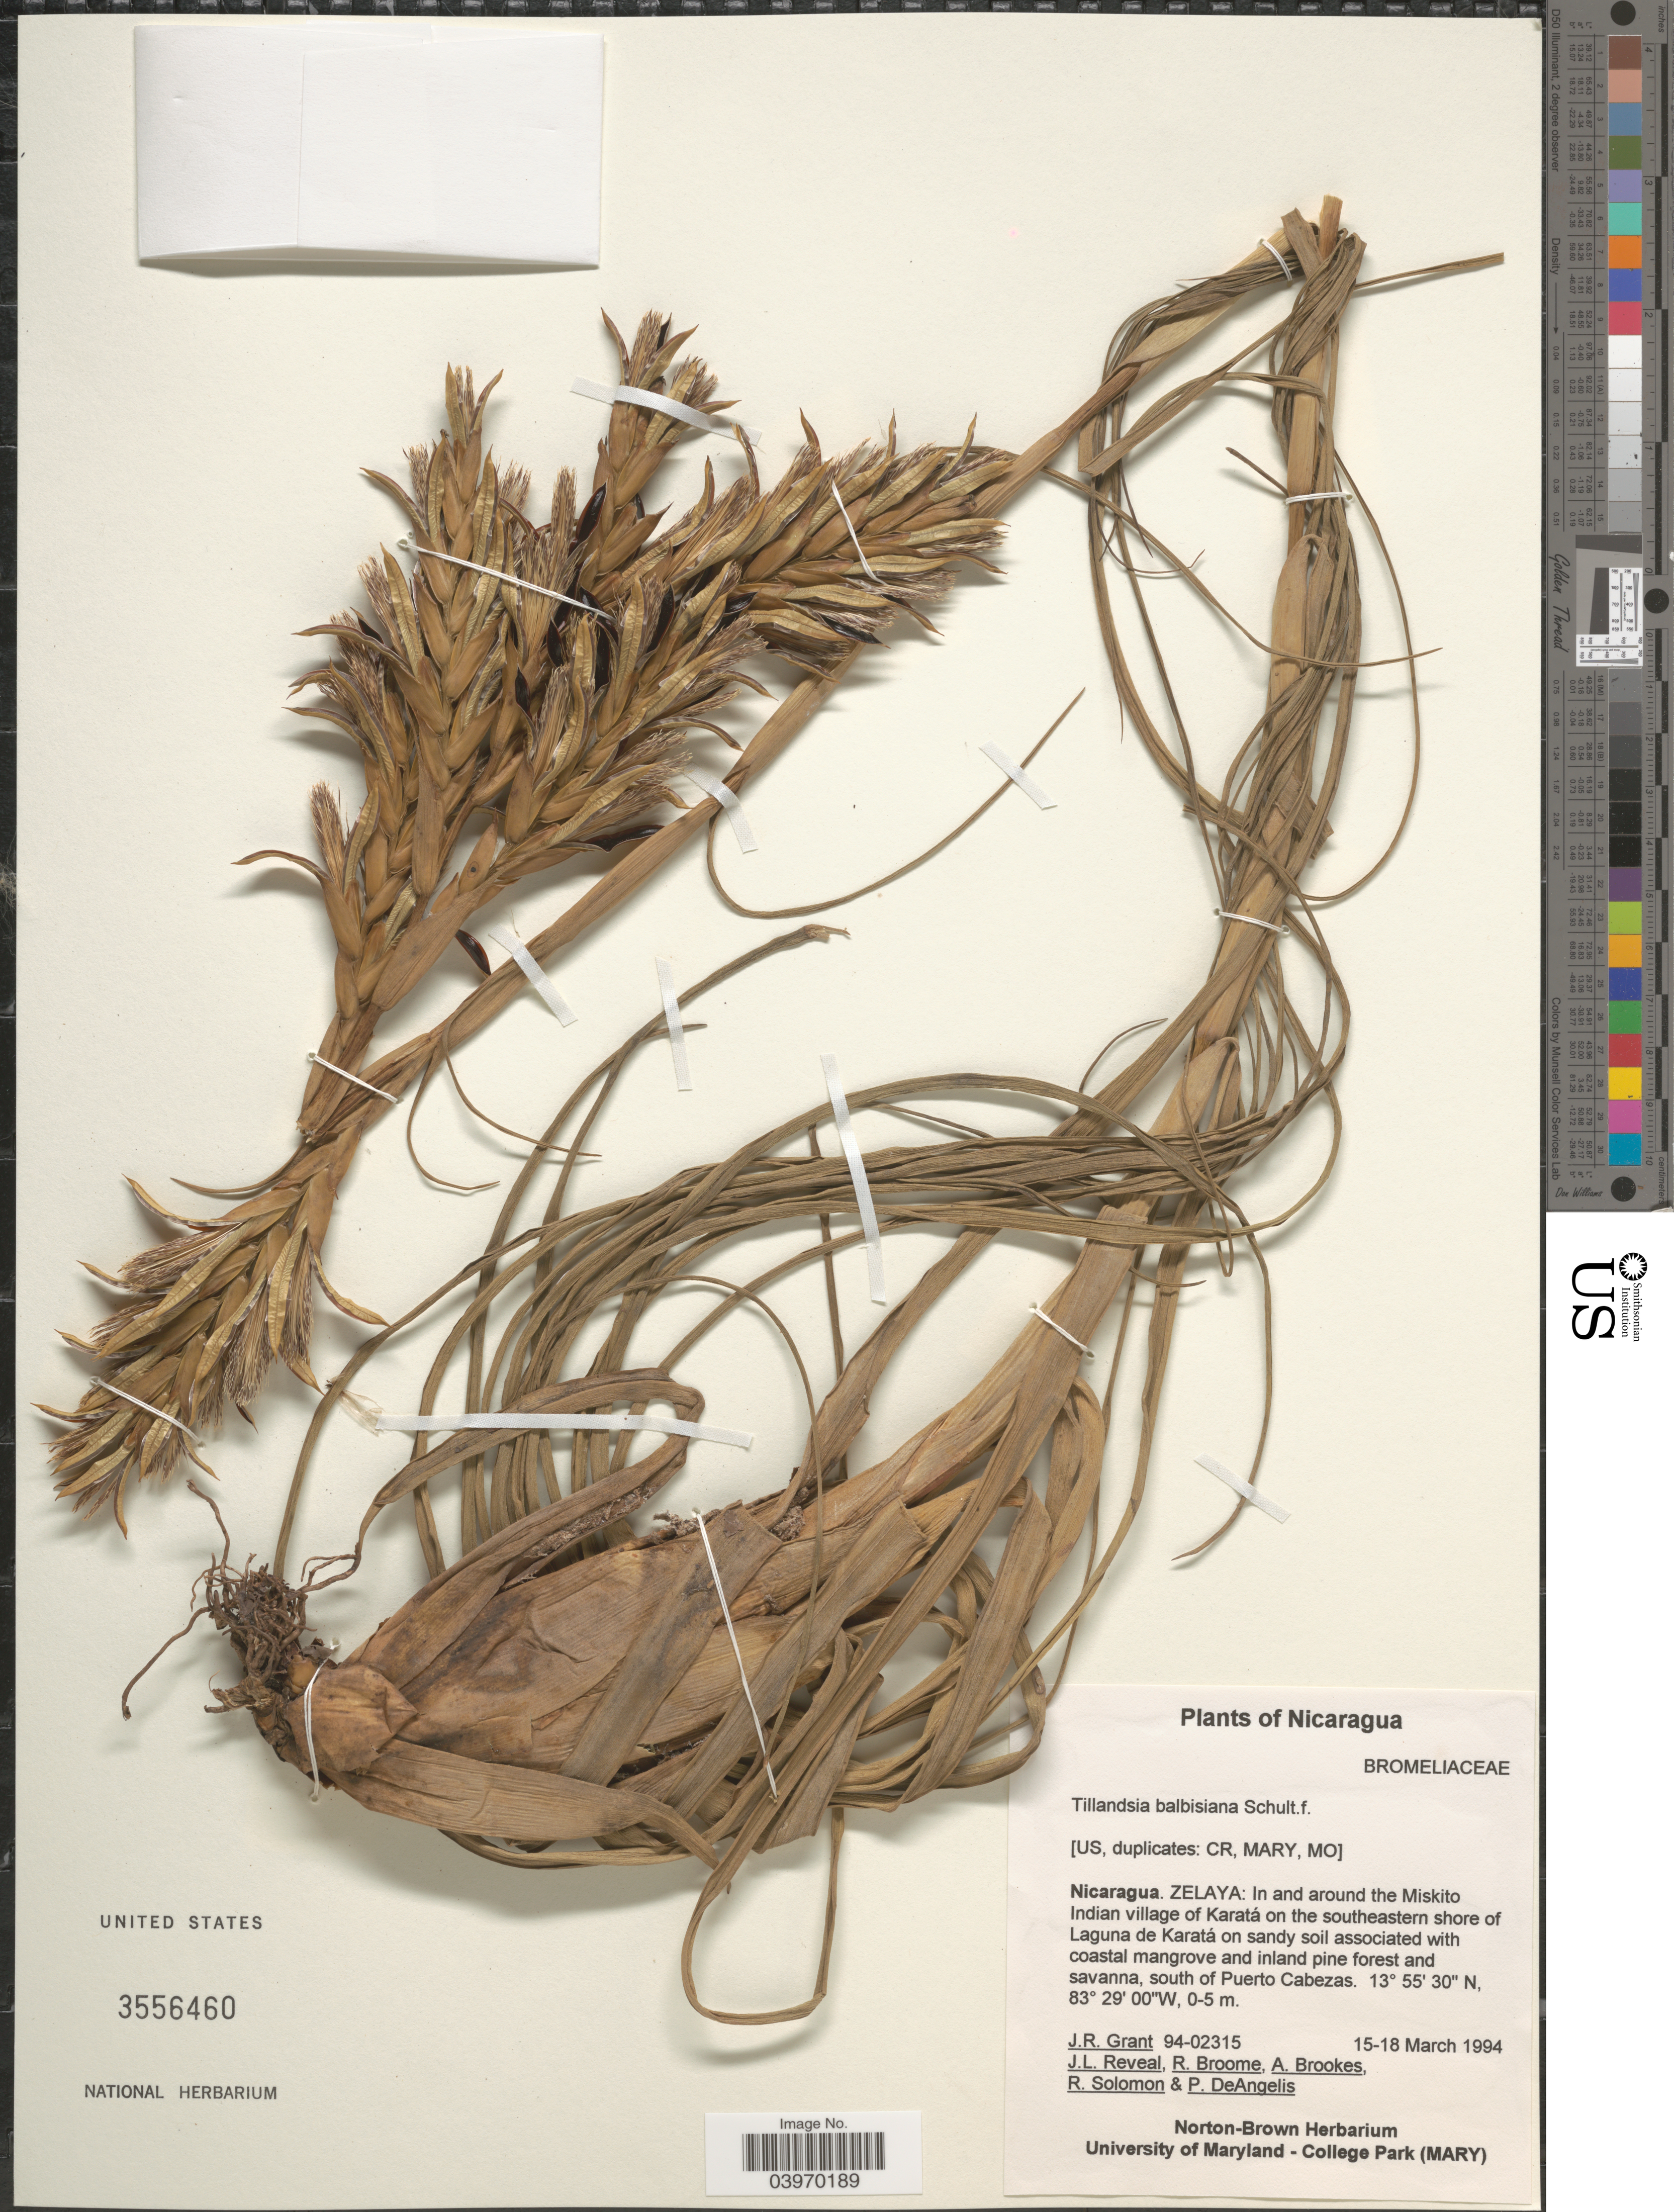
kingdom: Plantae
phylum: Tracheophyta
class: Liliopsida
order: Poales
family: Bromeliaceae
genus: Tillandsia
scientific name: Tillandsia balbisiana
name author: Schult. f.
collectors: J. Grant, J. L. Reveal, R. Broome, A. Brookes & et al.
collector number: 94-02315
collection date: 1994-03-15/1994-03-18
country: Nicaragua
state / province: Atlántico Norte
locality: Zelaya: In and around the Miskito Indian village of Karatá on the southeastern shore of Laguna de Karatá, south of Puerto Cabezas.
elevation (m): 0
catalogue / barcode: US 3556460